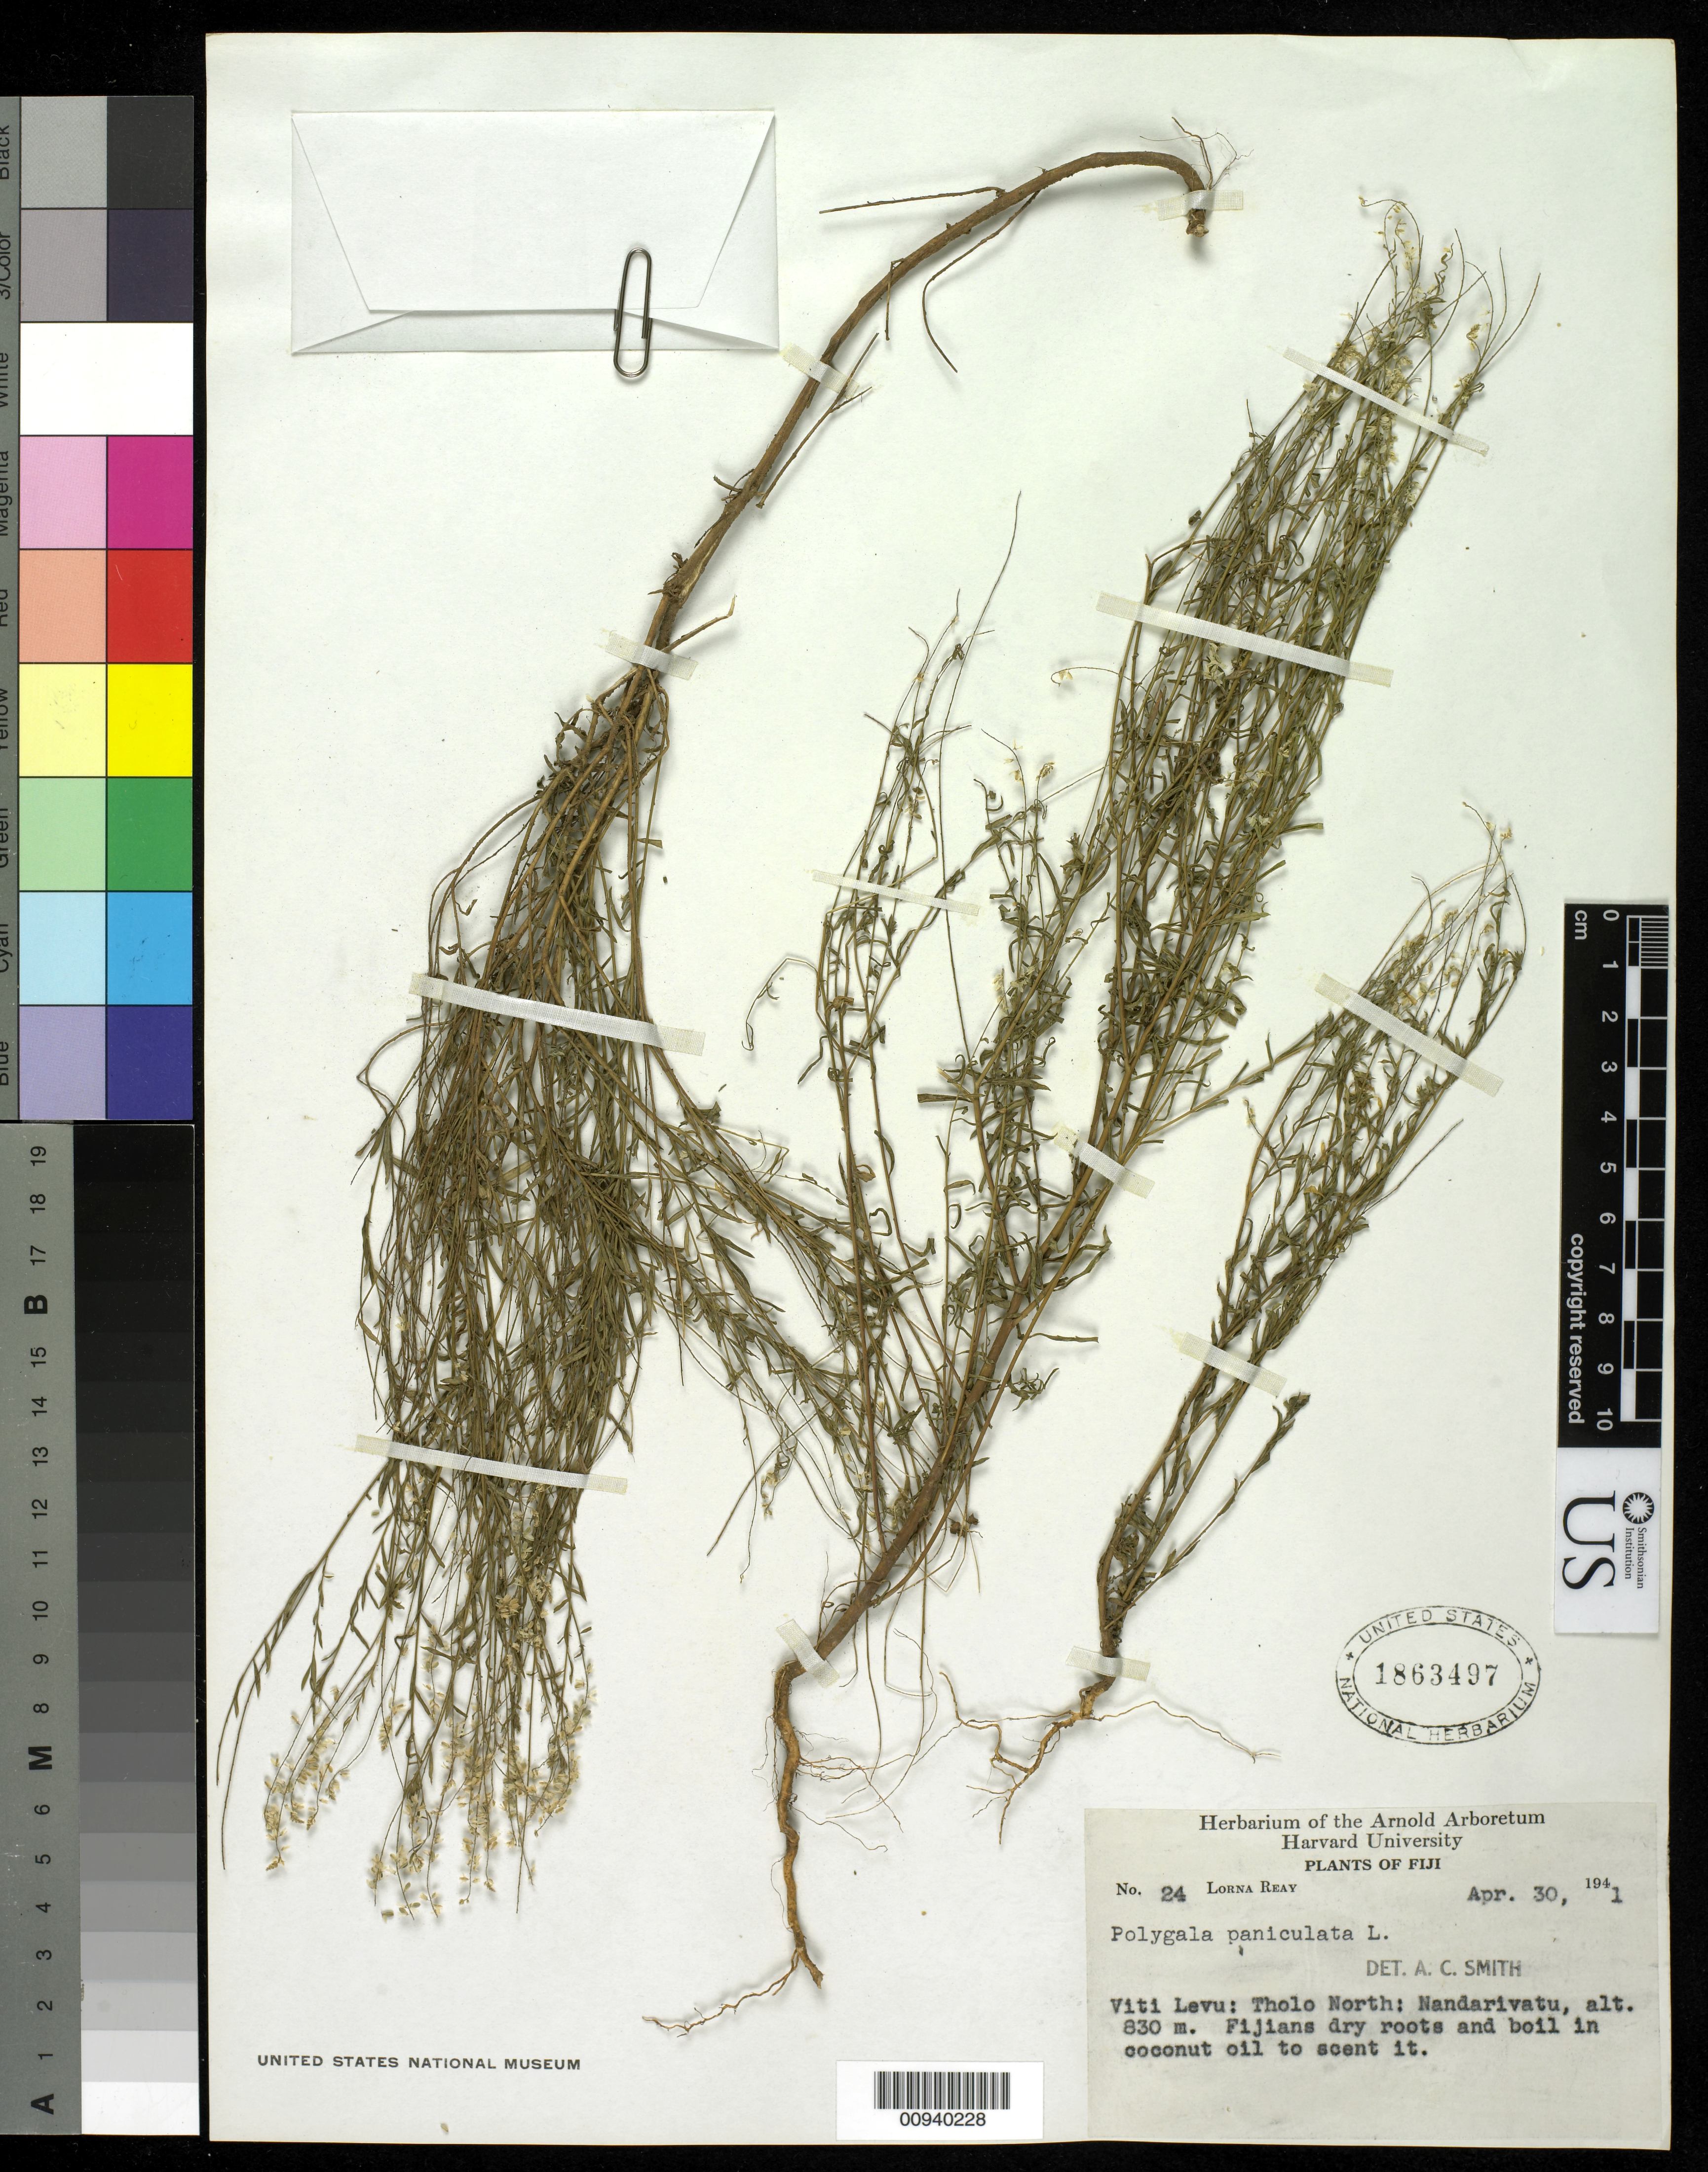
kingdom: Plantae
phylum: Tracheophyta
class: Magnoliopsida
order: Fabales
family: Polygalaceae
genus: Polygala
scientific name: Polygala paniculata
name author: L.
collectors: L. Reay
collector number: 24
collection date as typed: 30 Apr 1941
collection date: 1941-04-30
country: Fiji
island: Viti Levu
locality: Nandarivatu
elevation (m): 830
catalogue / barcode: US 1863497